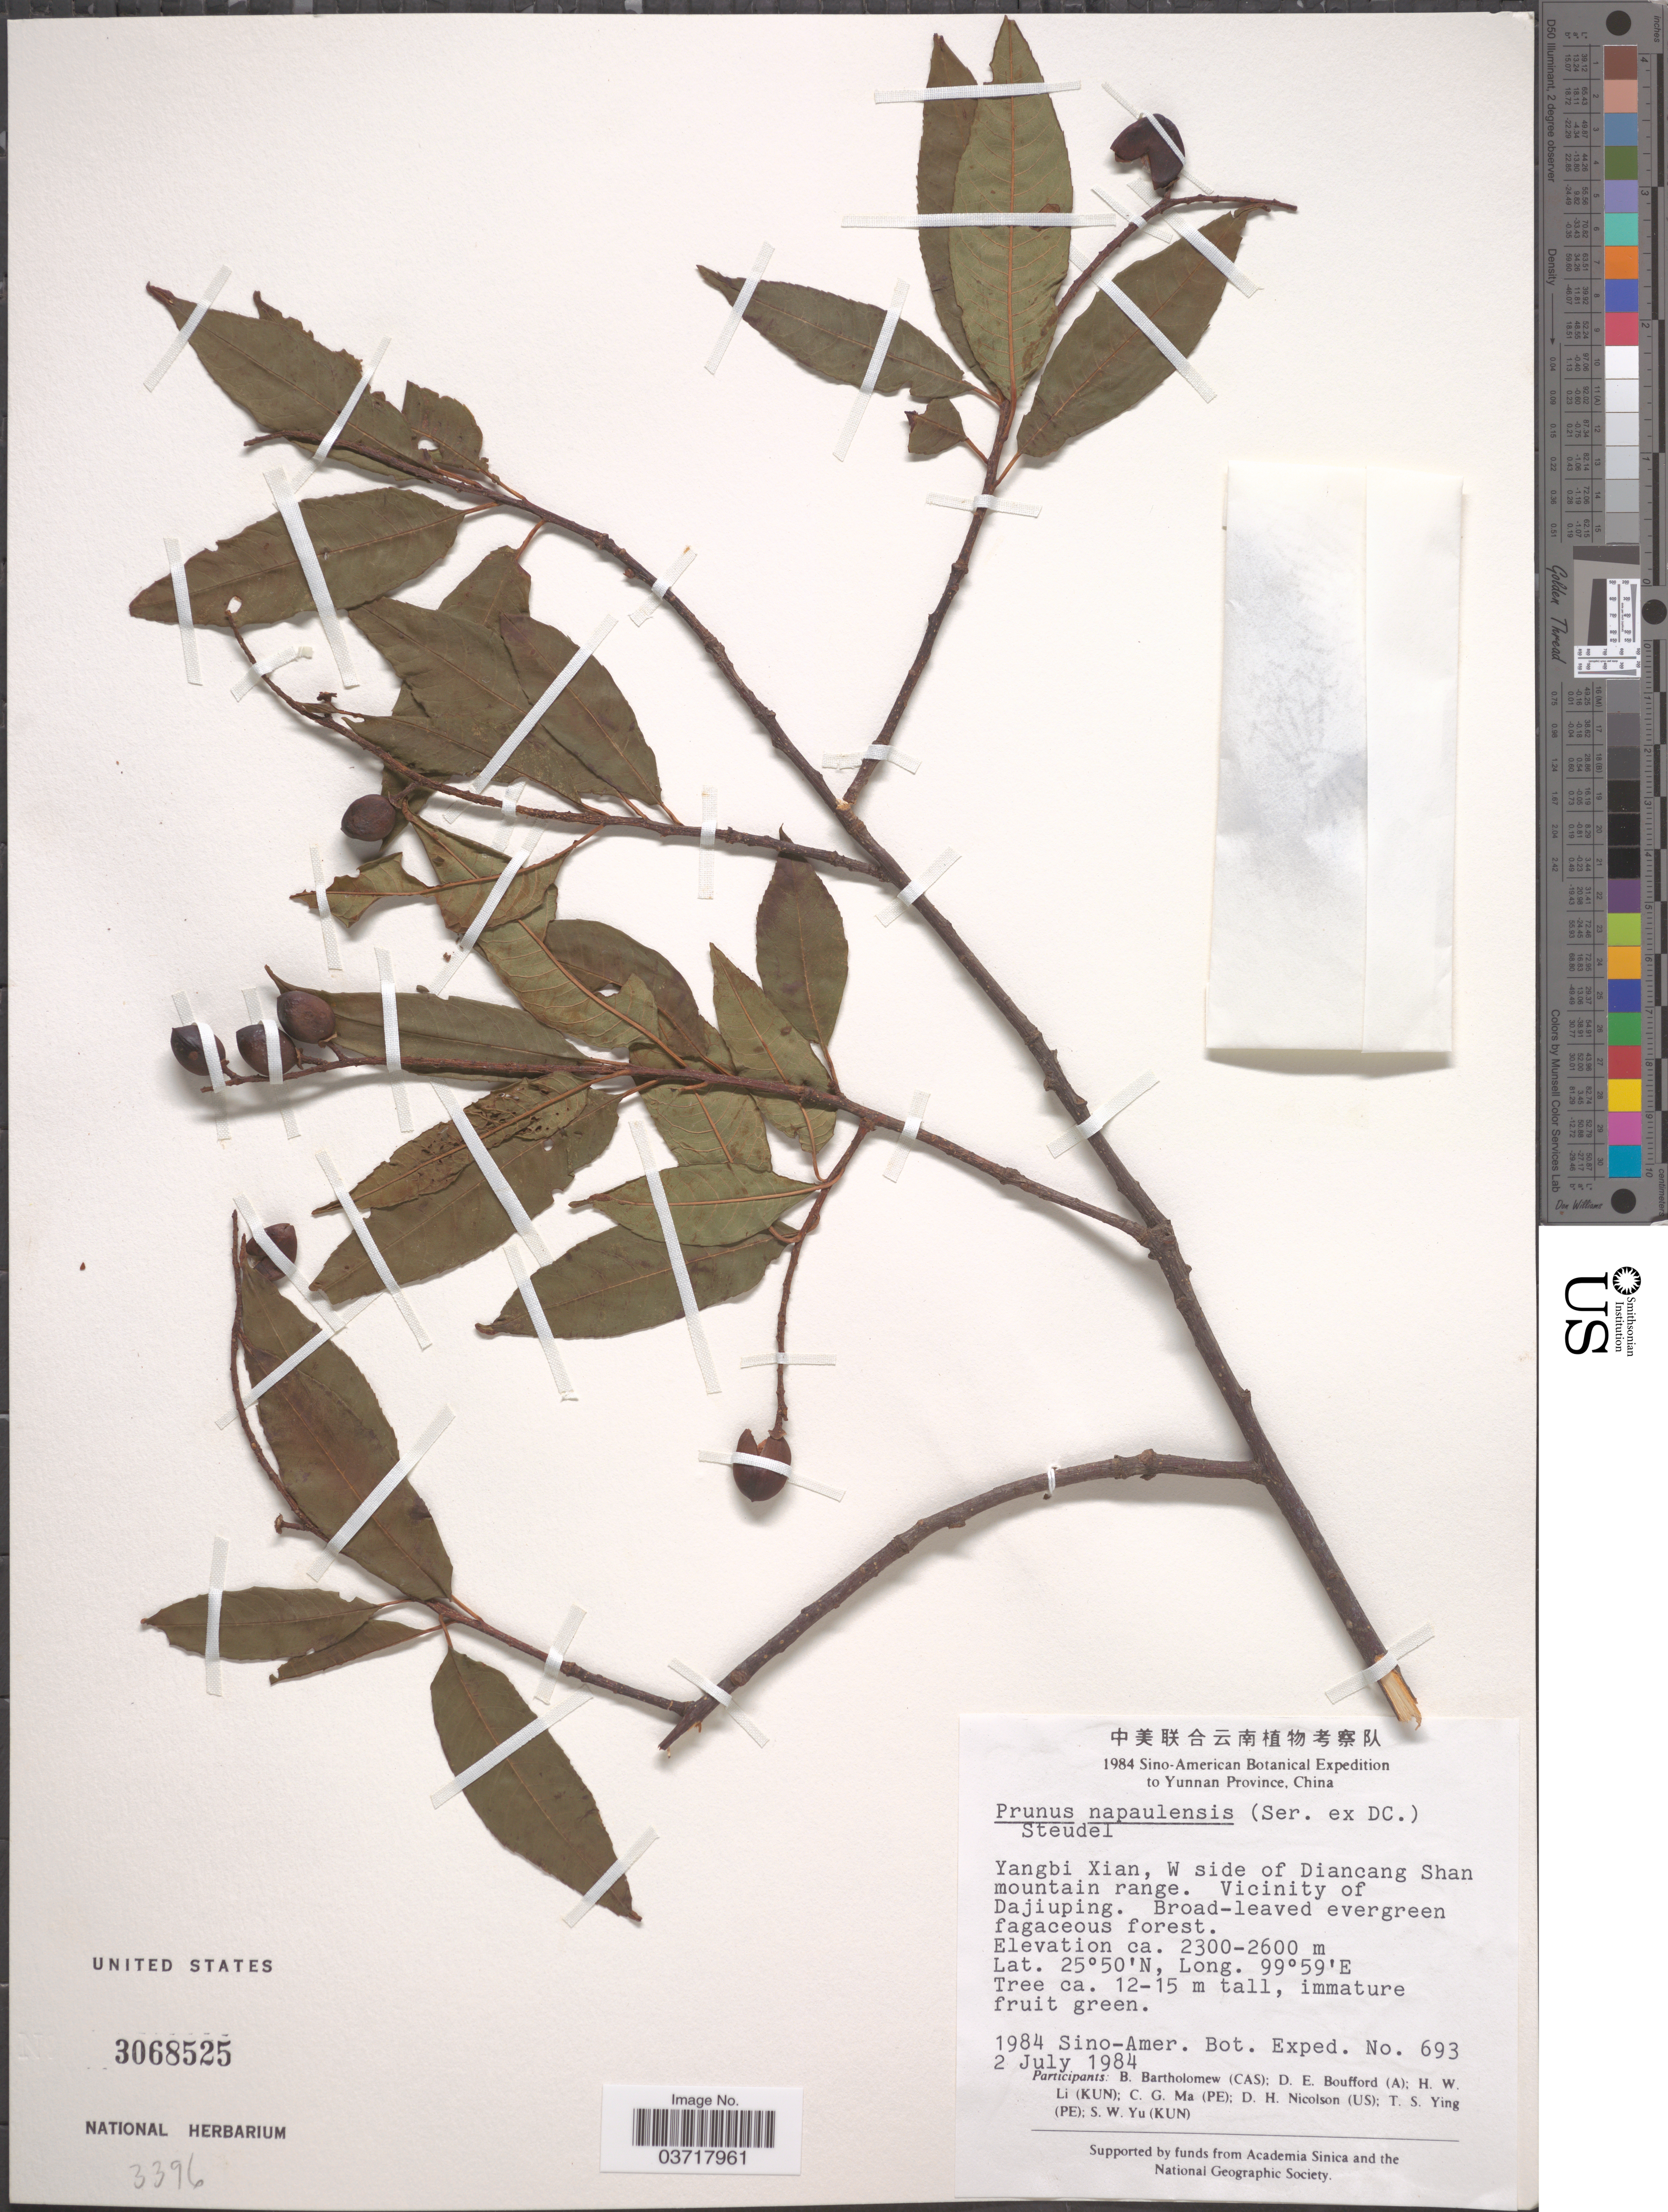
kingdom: Plantae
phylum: Tracheophyta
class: Magnoliopsida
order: Rosales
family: Rosaceae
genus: Prunus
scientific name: Prunus nepalensis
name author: K. Koch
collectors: Sino-Amer. Bot. Exped. 1984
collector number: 693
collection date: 1984-07-02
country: China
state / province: Yunnan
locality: Yangbi Xian, W side of Diancang Shan mountain range. Vicinity of Dajiuping.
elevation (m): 2300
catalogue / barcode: US 3068525